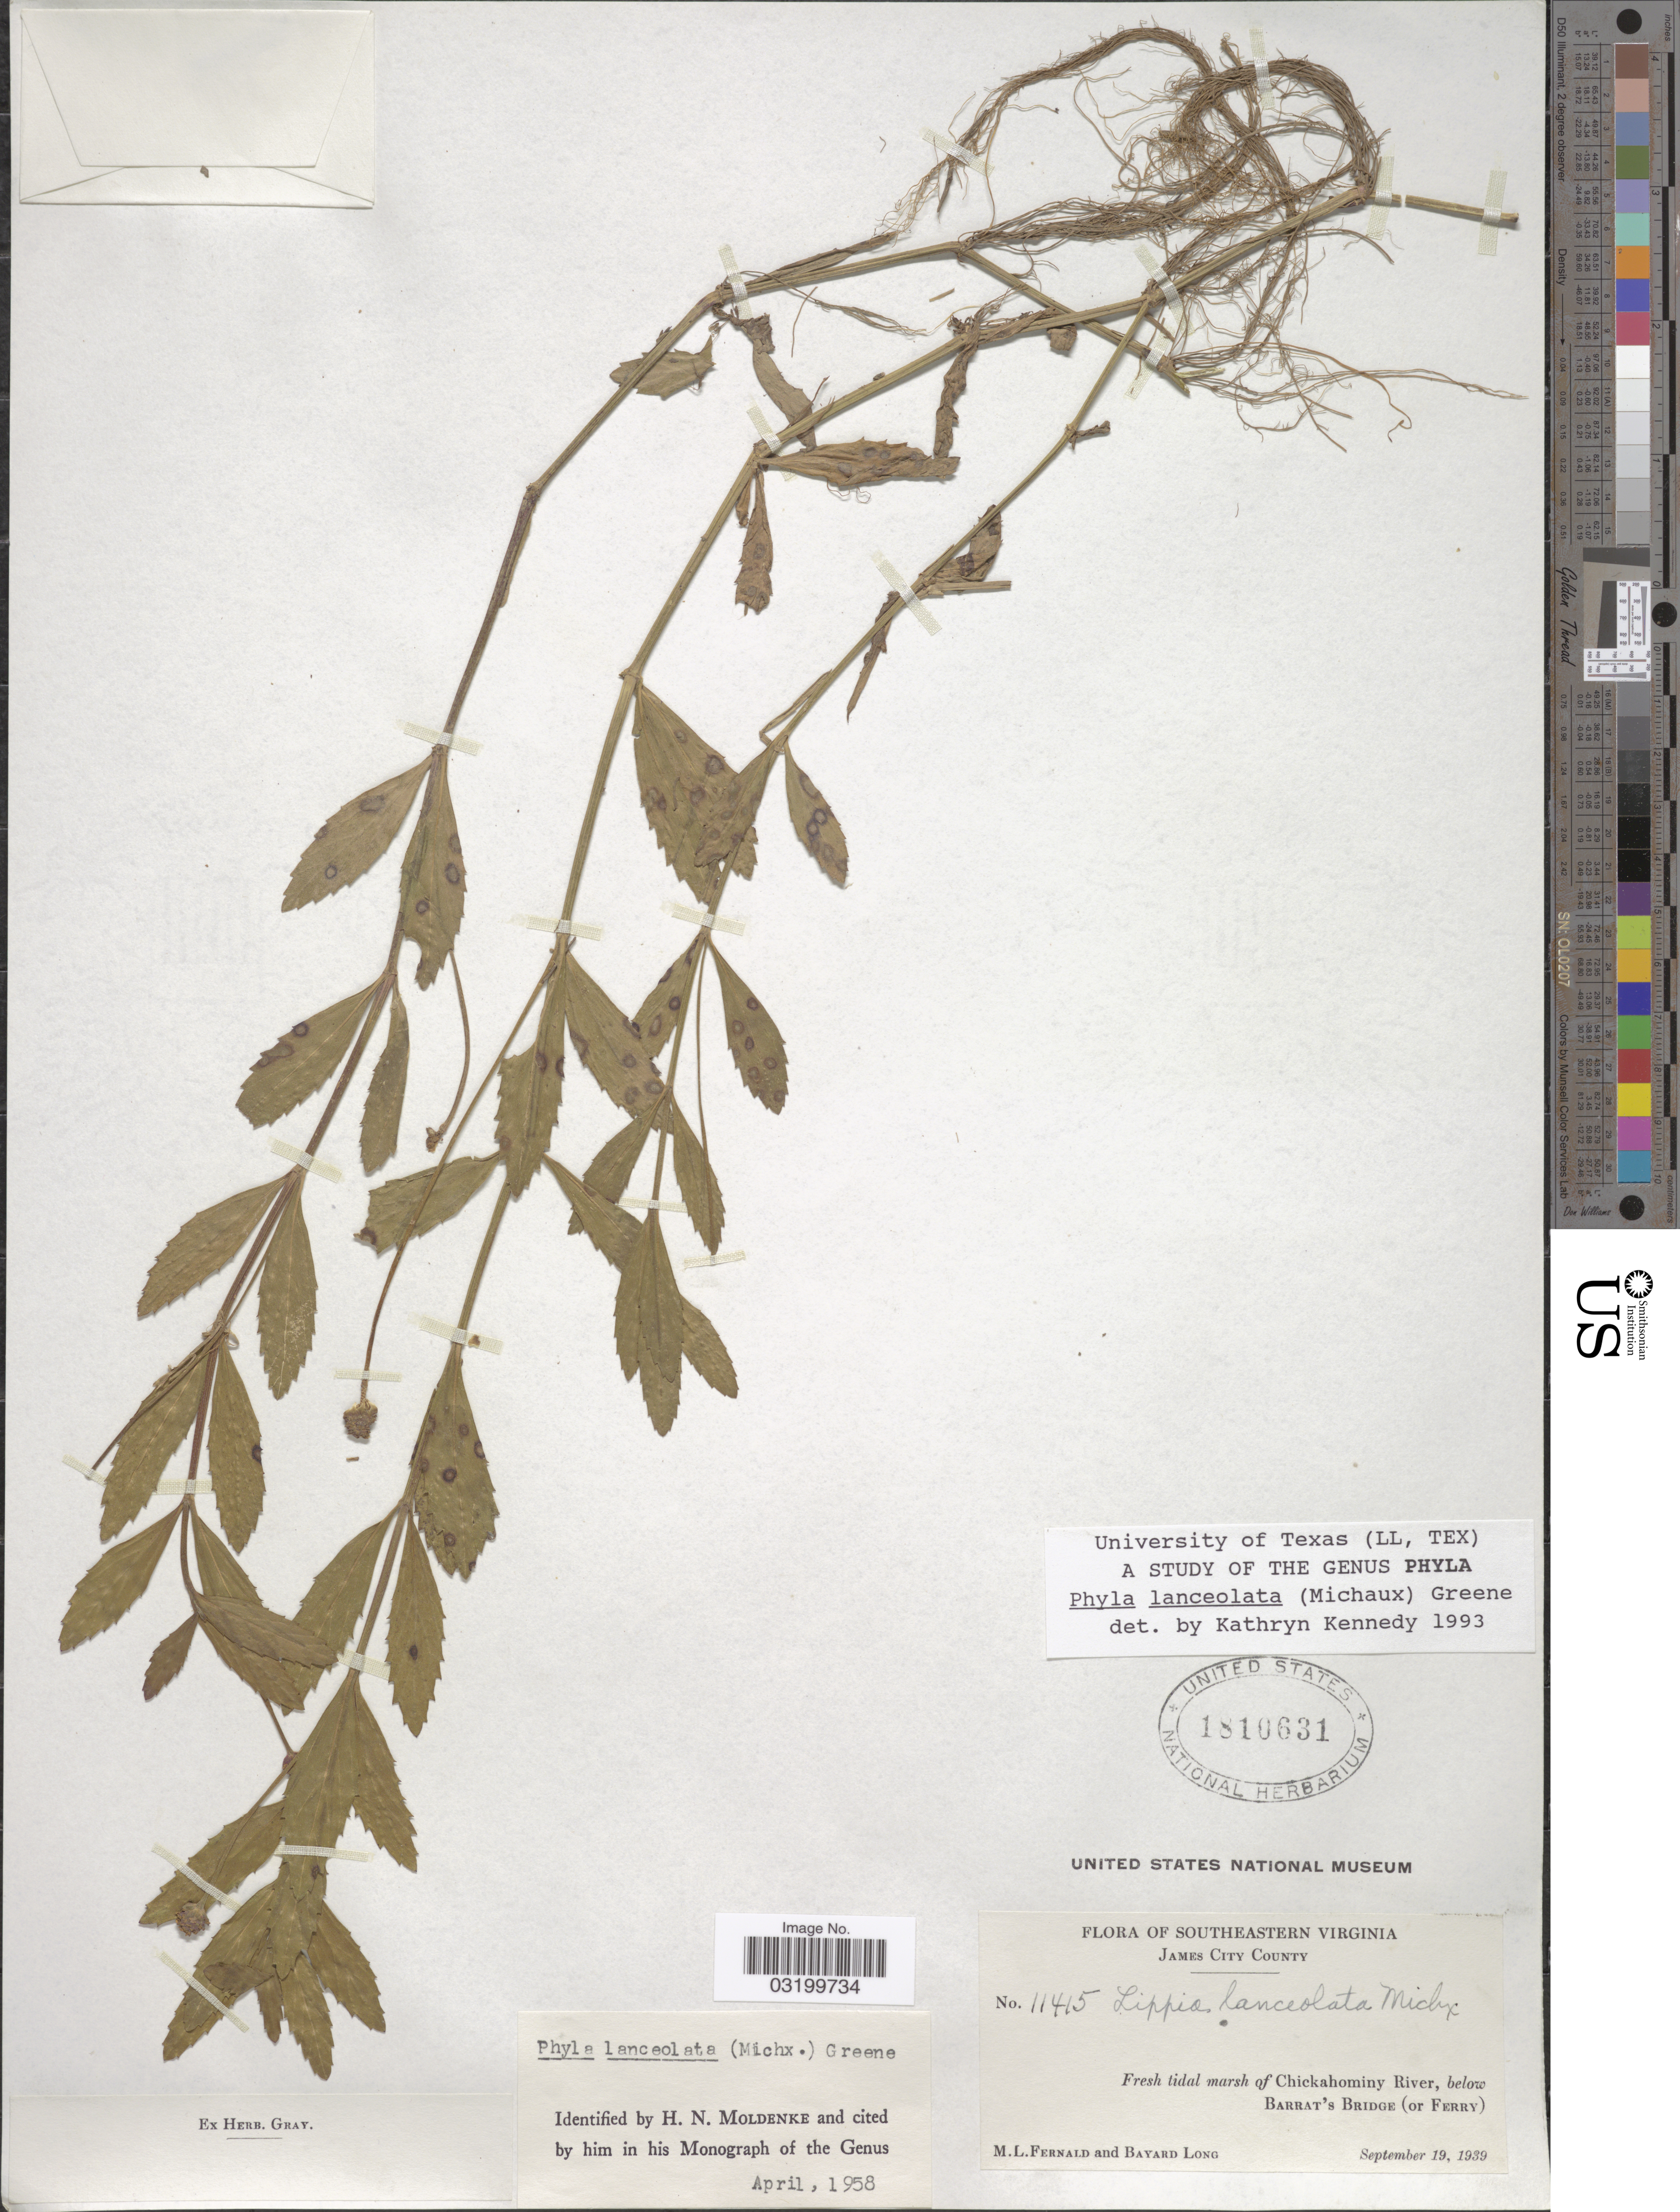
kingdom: Plantae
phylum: Tracheophyta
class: Magnoliopsida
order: Lamiales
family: Verbenaceae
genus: Phyla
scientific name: Phyla lanceolata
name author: (Michx.) Greene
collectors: M. L. Fernald & B. H. Long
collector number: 11415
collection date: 1939-09-19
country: United States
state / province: Virginia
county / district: James City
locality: Southeastern Virginia. James City County. Fresh Tidal marsh of Chickahominy River, below Barrat's Bridge (or Ferry).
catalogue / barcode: US 1810631